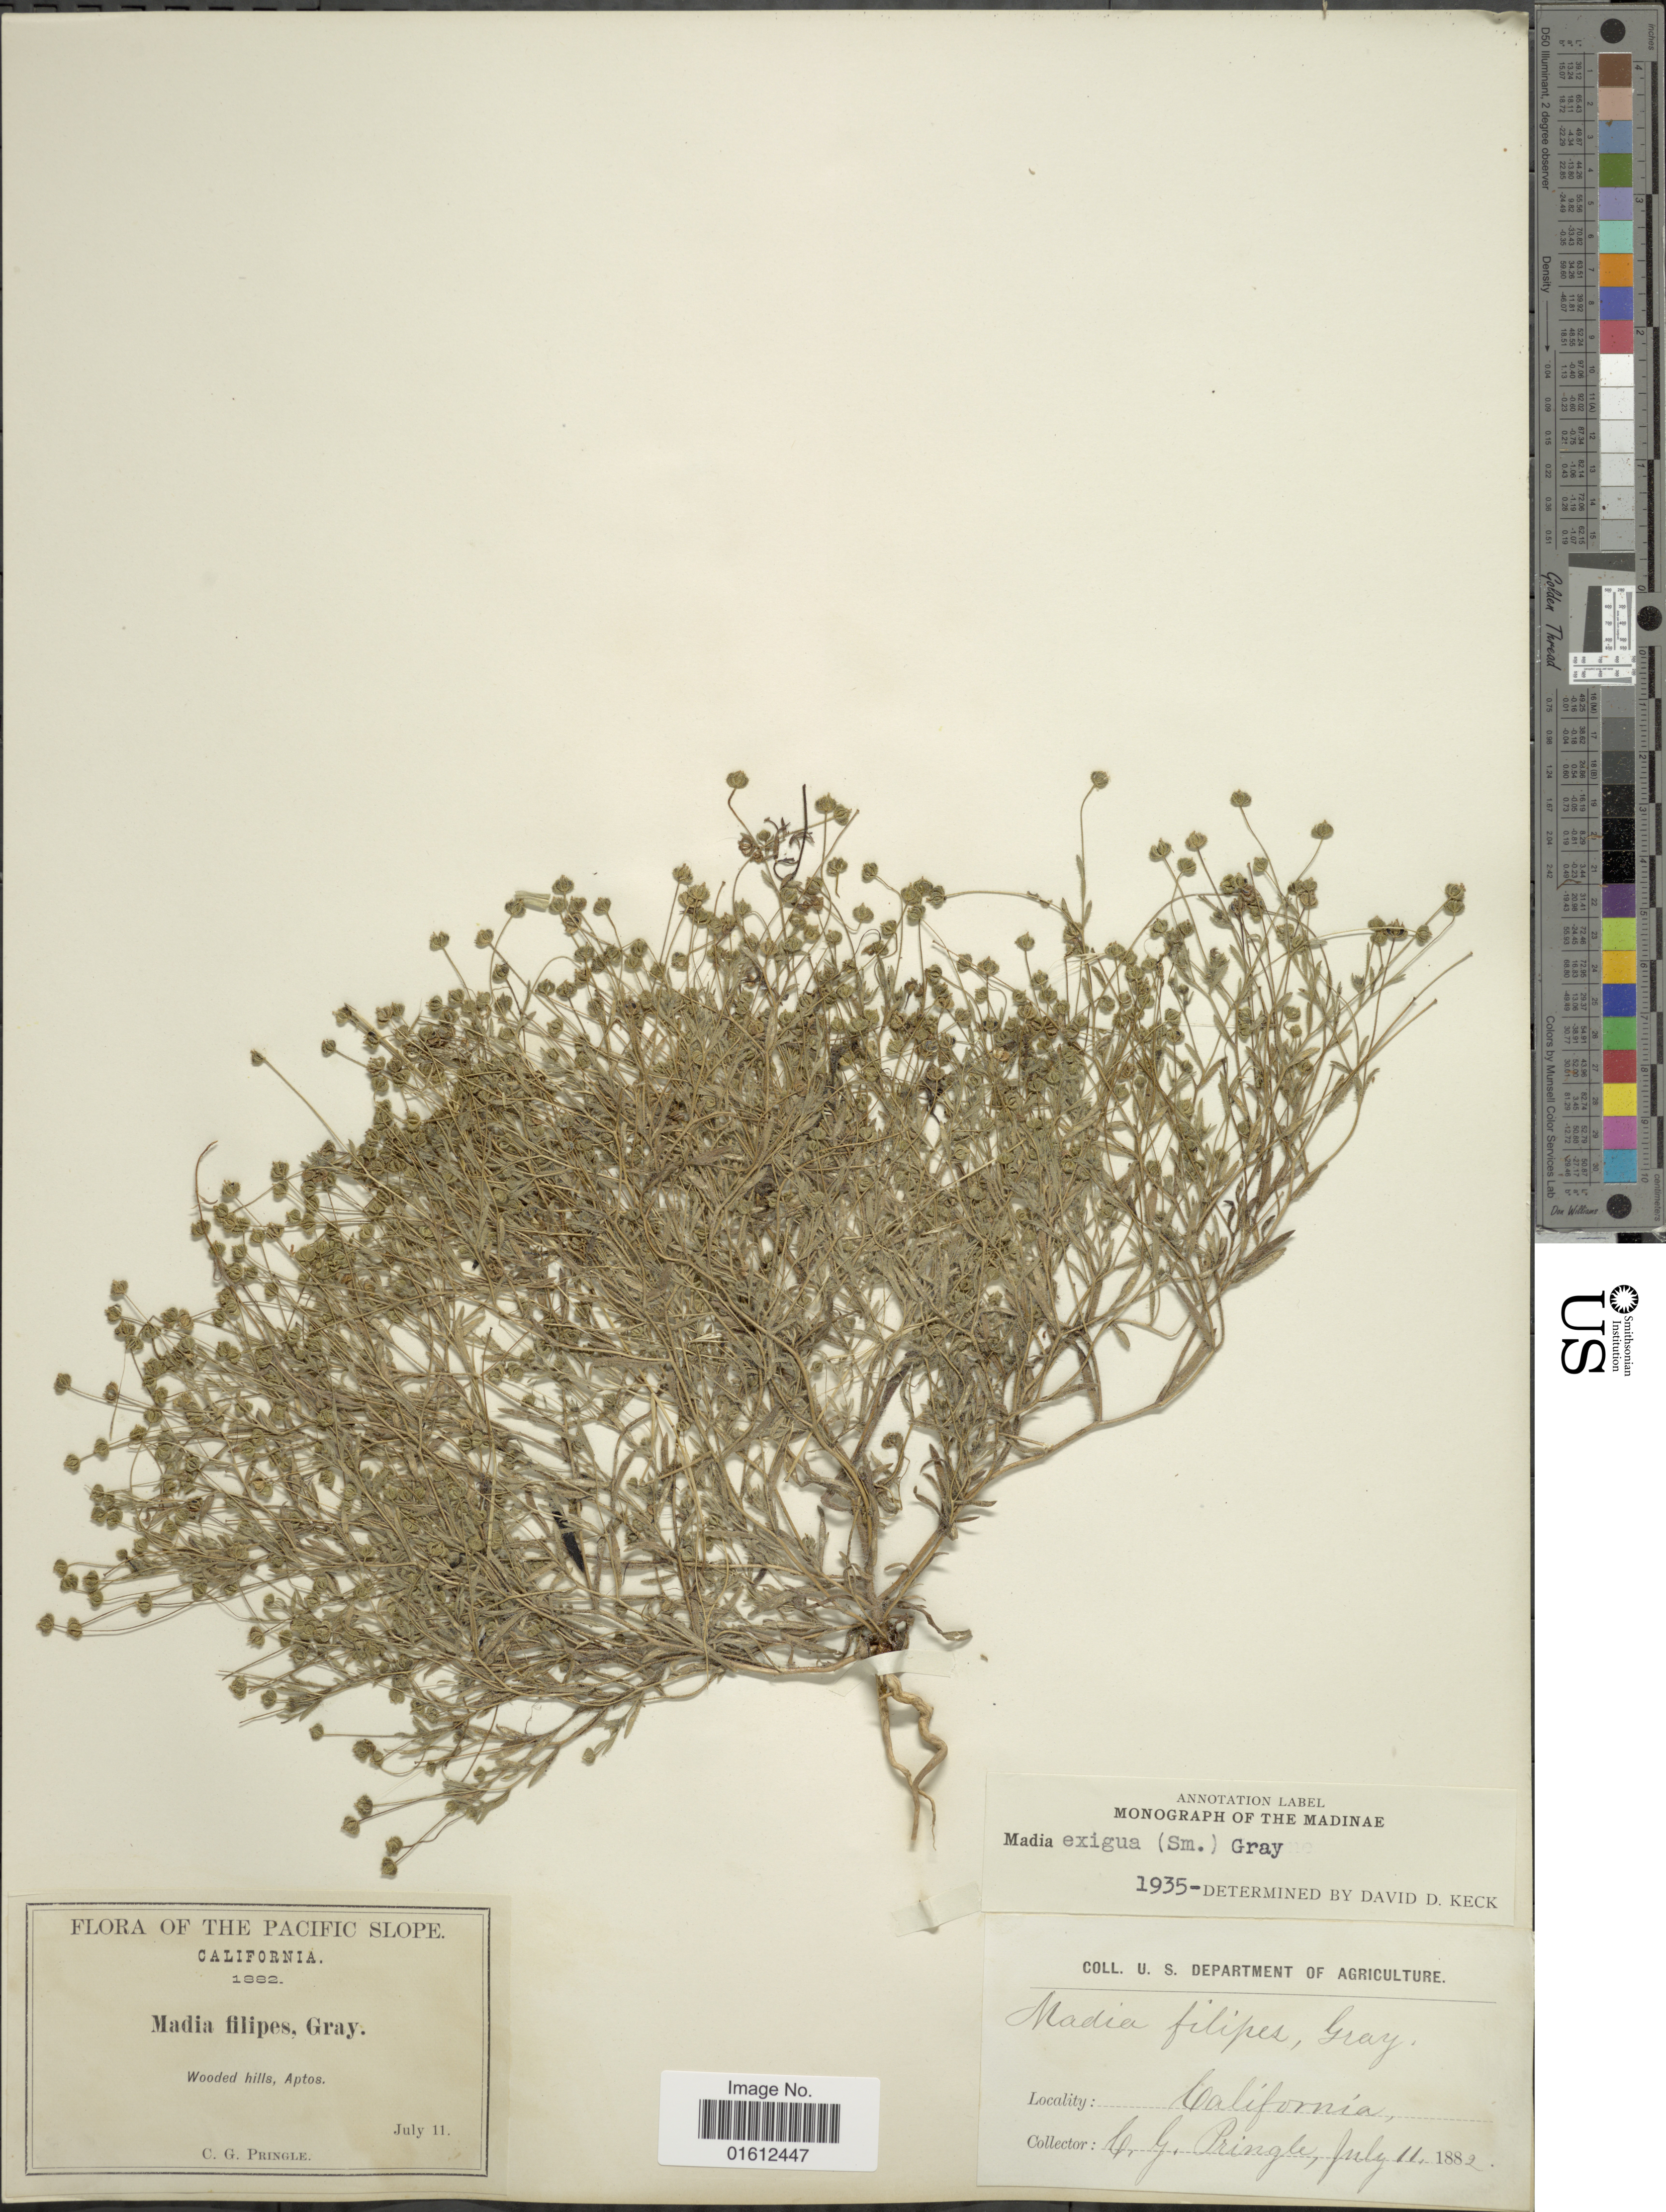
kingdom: Plantae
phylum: Tracheophyta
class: Magnoliopsida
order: Asterales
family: Asteraceae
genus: Madia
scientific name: Madia exigua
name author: (Sm.) A. Gray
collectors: C. G. Pringle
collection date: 1882-07-11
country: United States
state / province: California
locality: Pacific Slope. Wooded hills, Aptos.